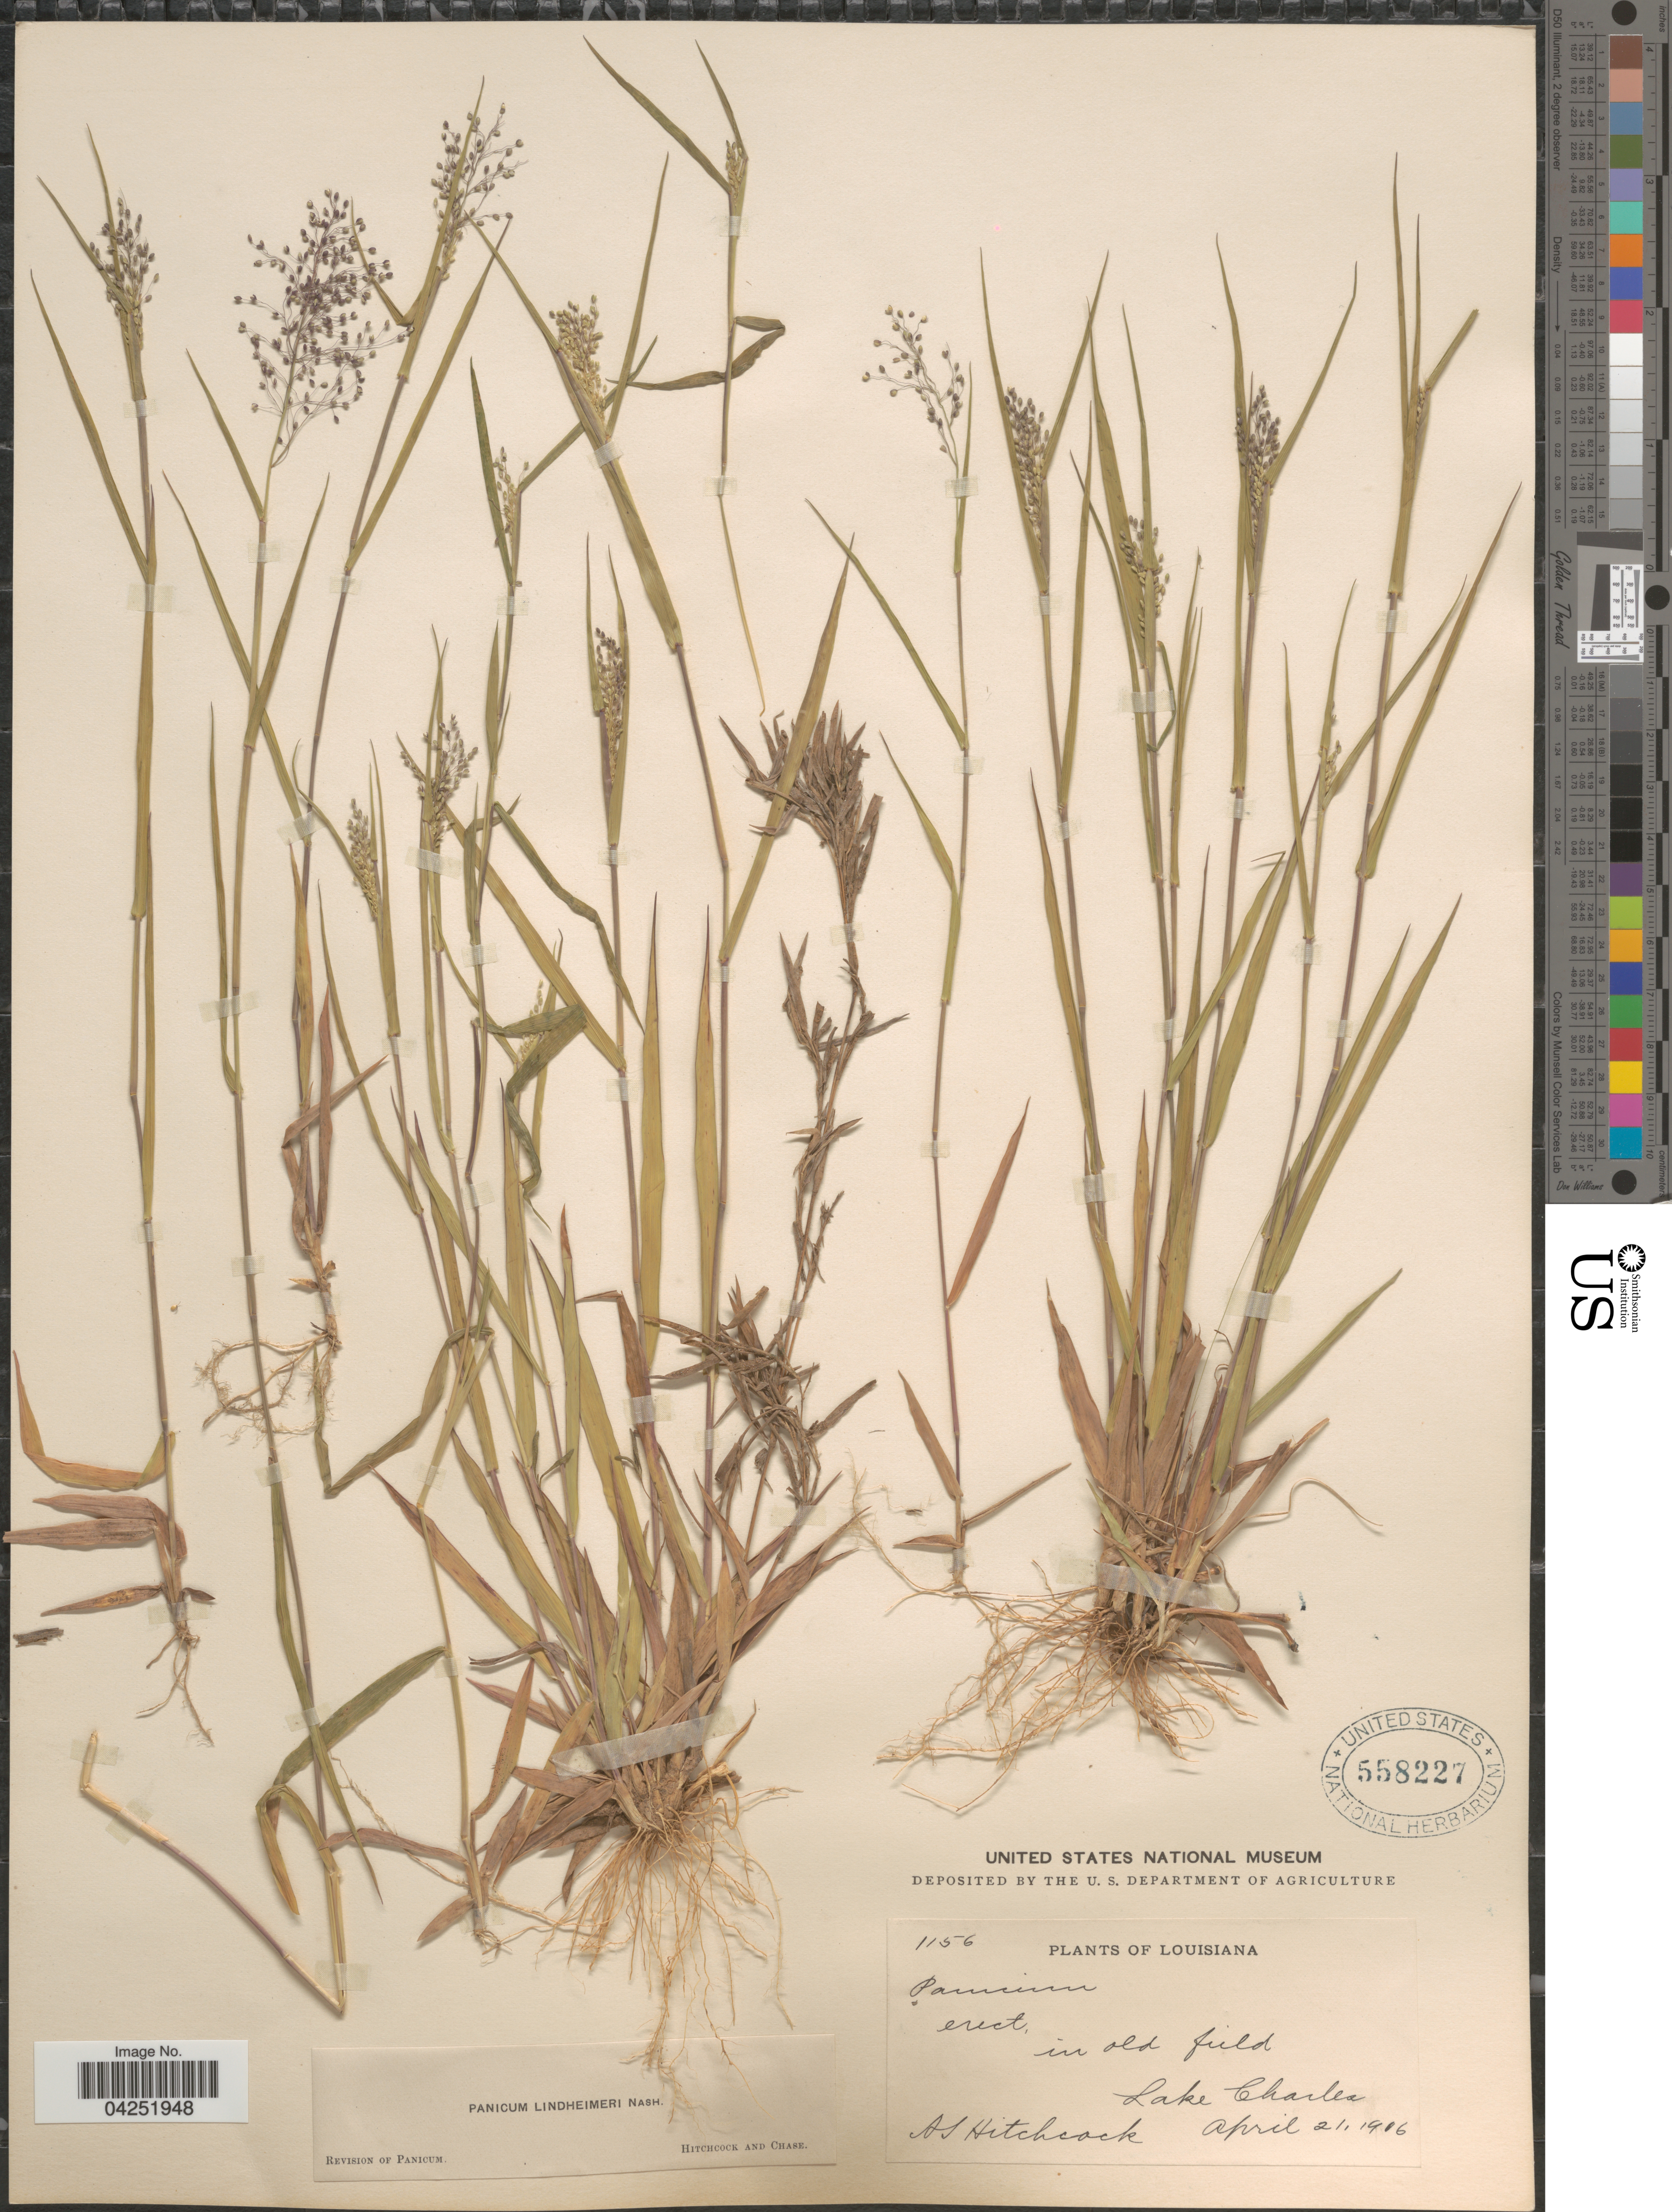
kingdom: Plantae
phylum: Tracheophyta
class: Liliopsida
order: Poales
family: Poaceae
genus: Dichanthelium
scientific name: Dichanthelium acuminatum var. lindheimeri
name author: (Nash) Gould & C.A. Clark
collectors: A. S. Hitchcock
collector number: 1156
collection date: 1906-04-21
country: United States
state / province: Louisiana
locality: In old field Lake Charles.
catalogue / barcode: US 558227